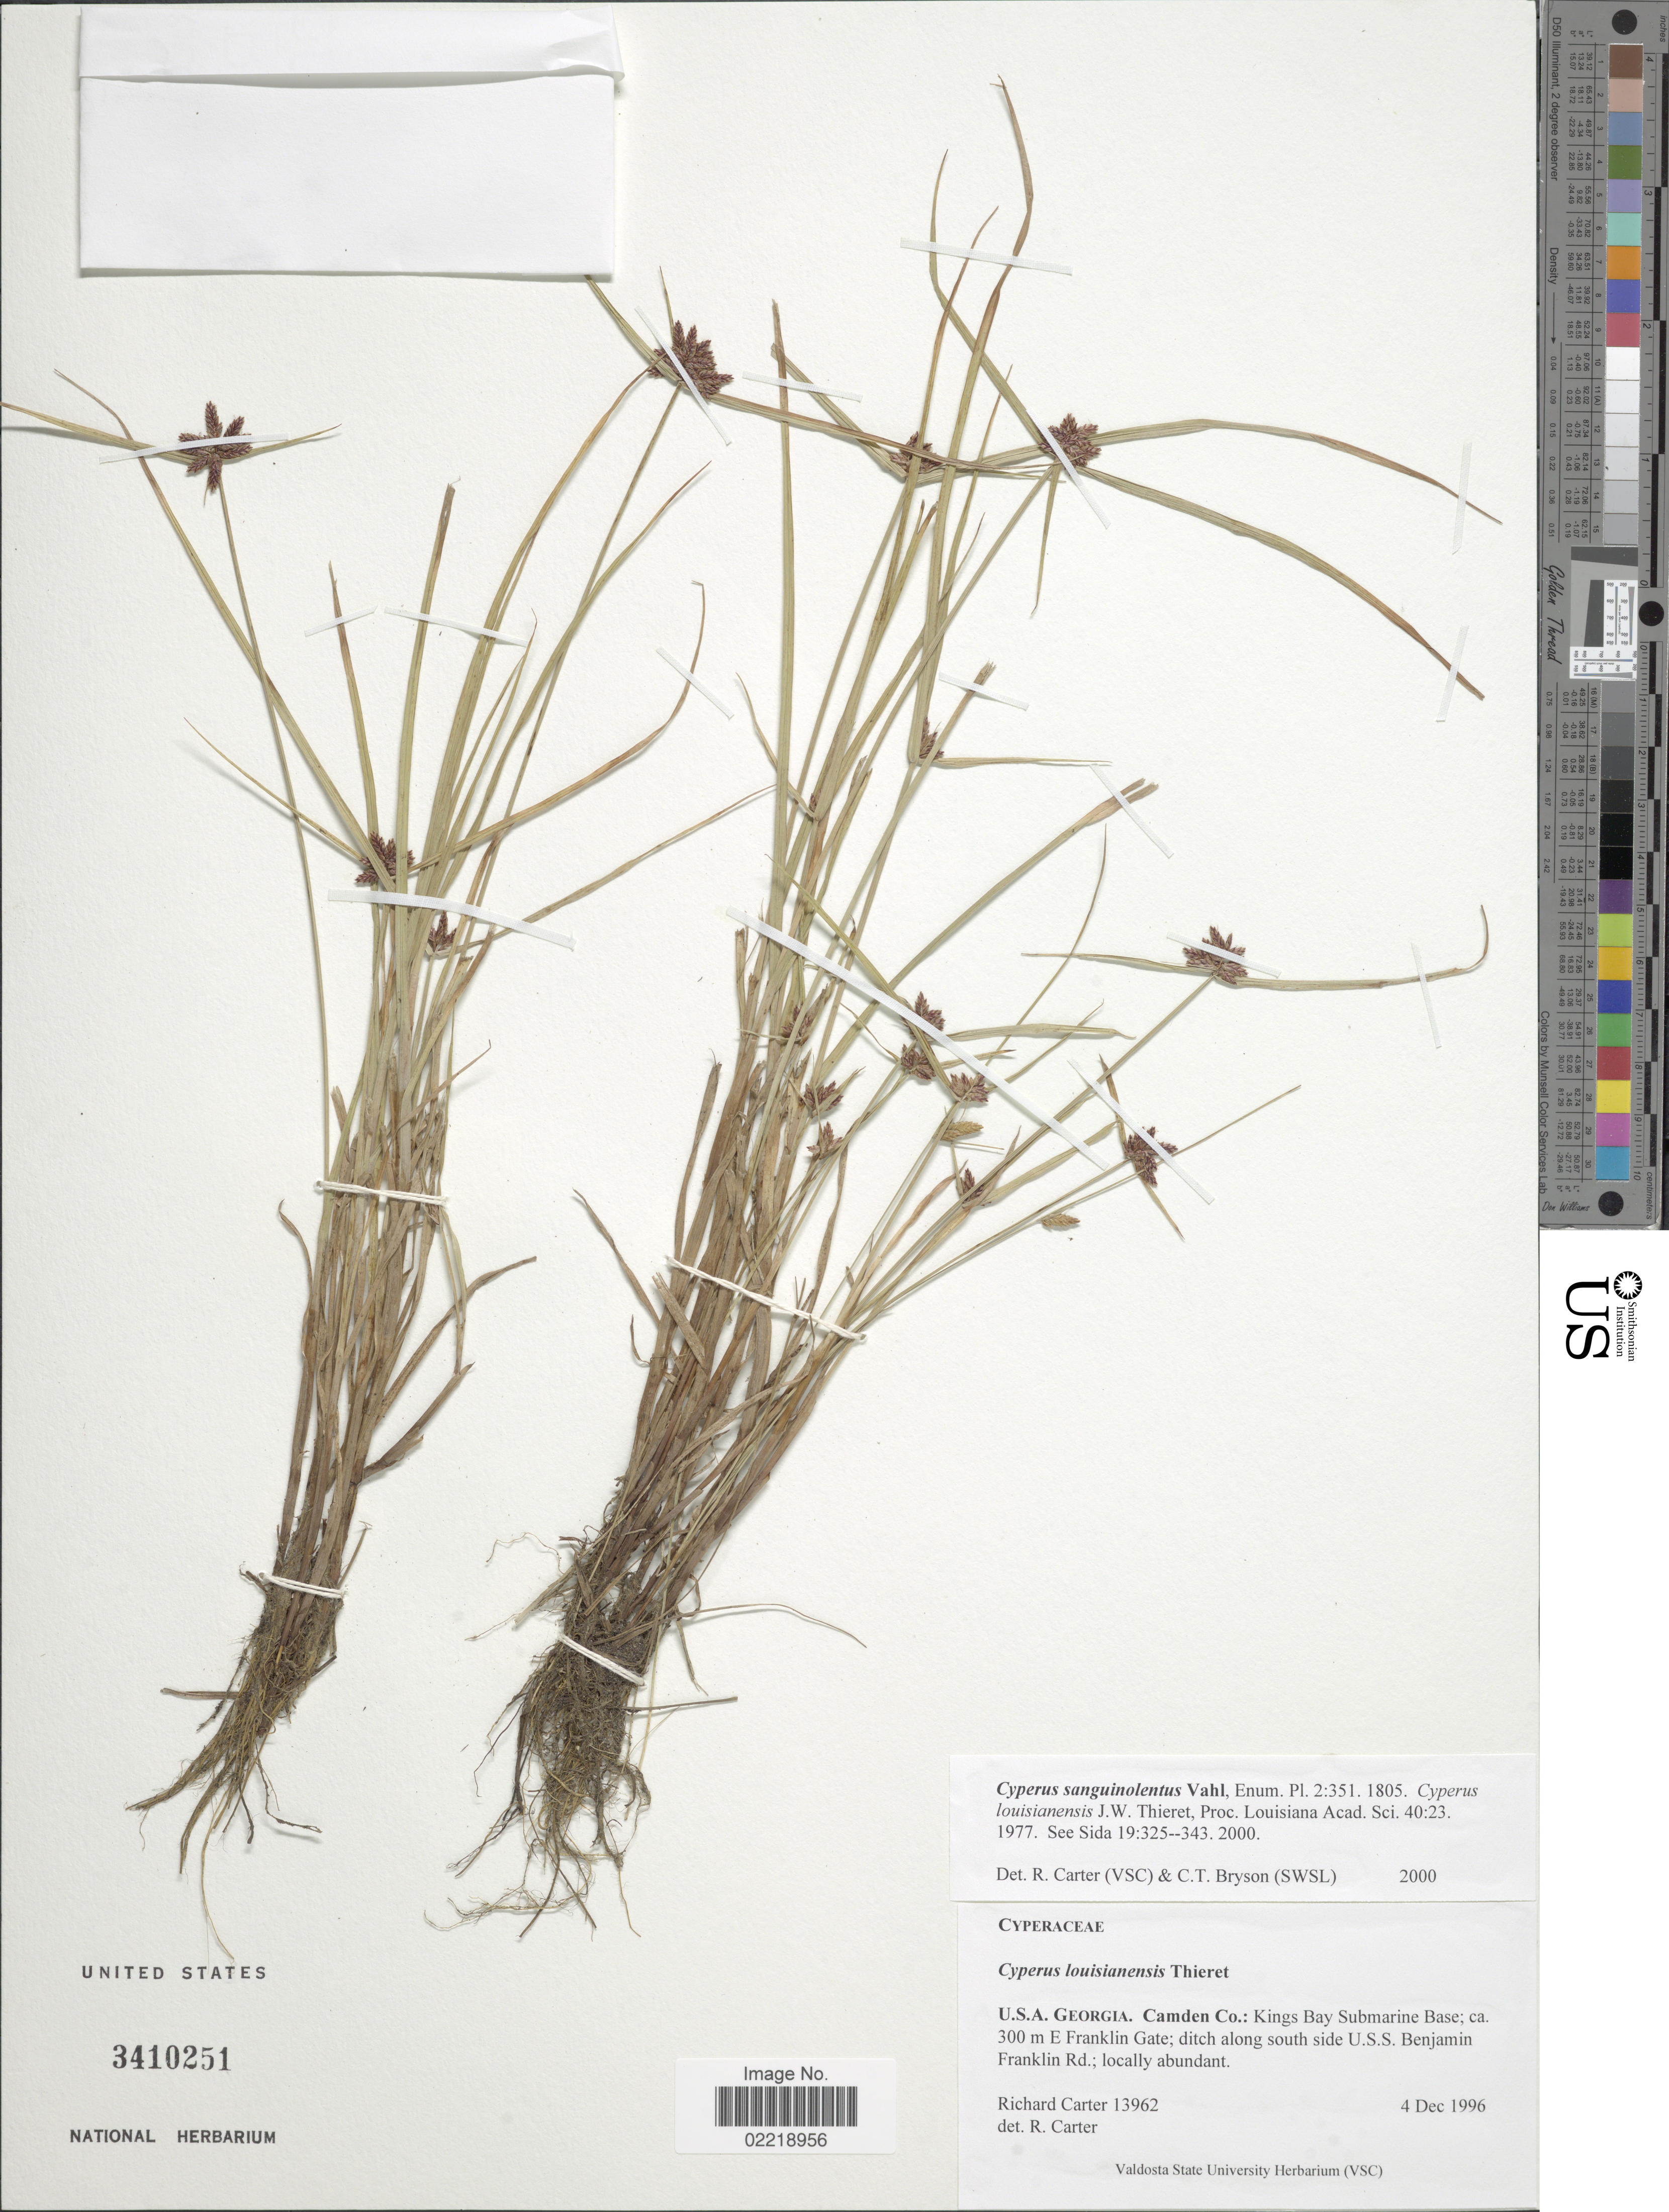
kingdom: Plantae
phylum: Tracheophyta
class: Liliopsida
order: Poales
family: Cyperaceae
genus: Cyperus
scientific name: Cyperus sanguinolentus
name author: Vahl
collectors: R. Carter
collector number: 13962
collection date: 1996-12-04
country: United States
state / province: Georgia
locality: Camden Co: Kings Bay Submarine Base; ca. 300 m E Franklin Gate; ditch along side U.S.S. Benjamin Franklin Rd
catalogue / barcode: US 3410251